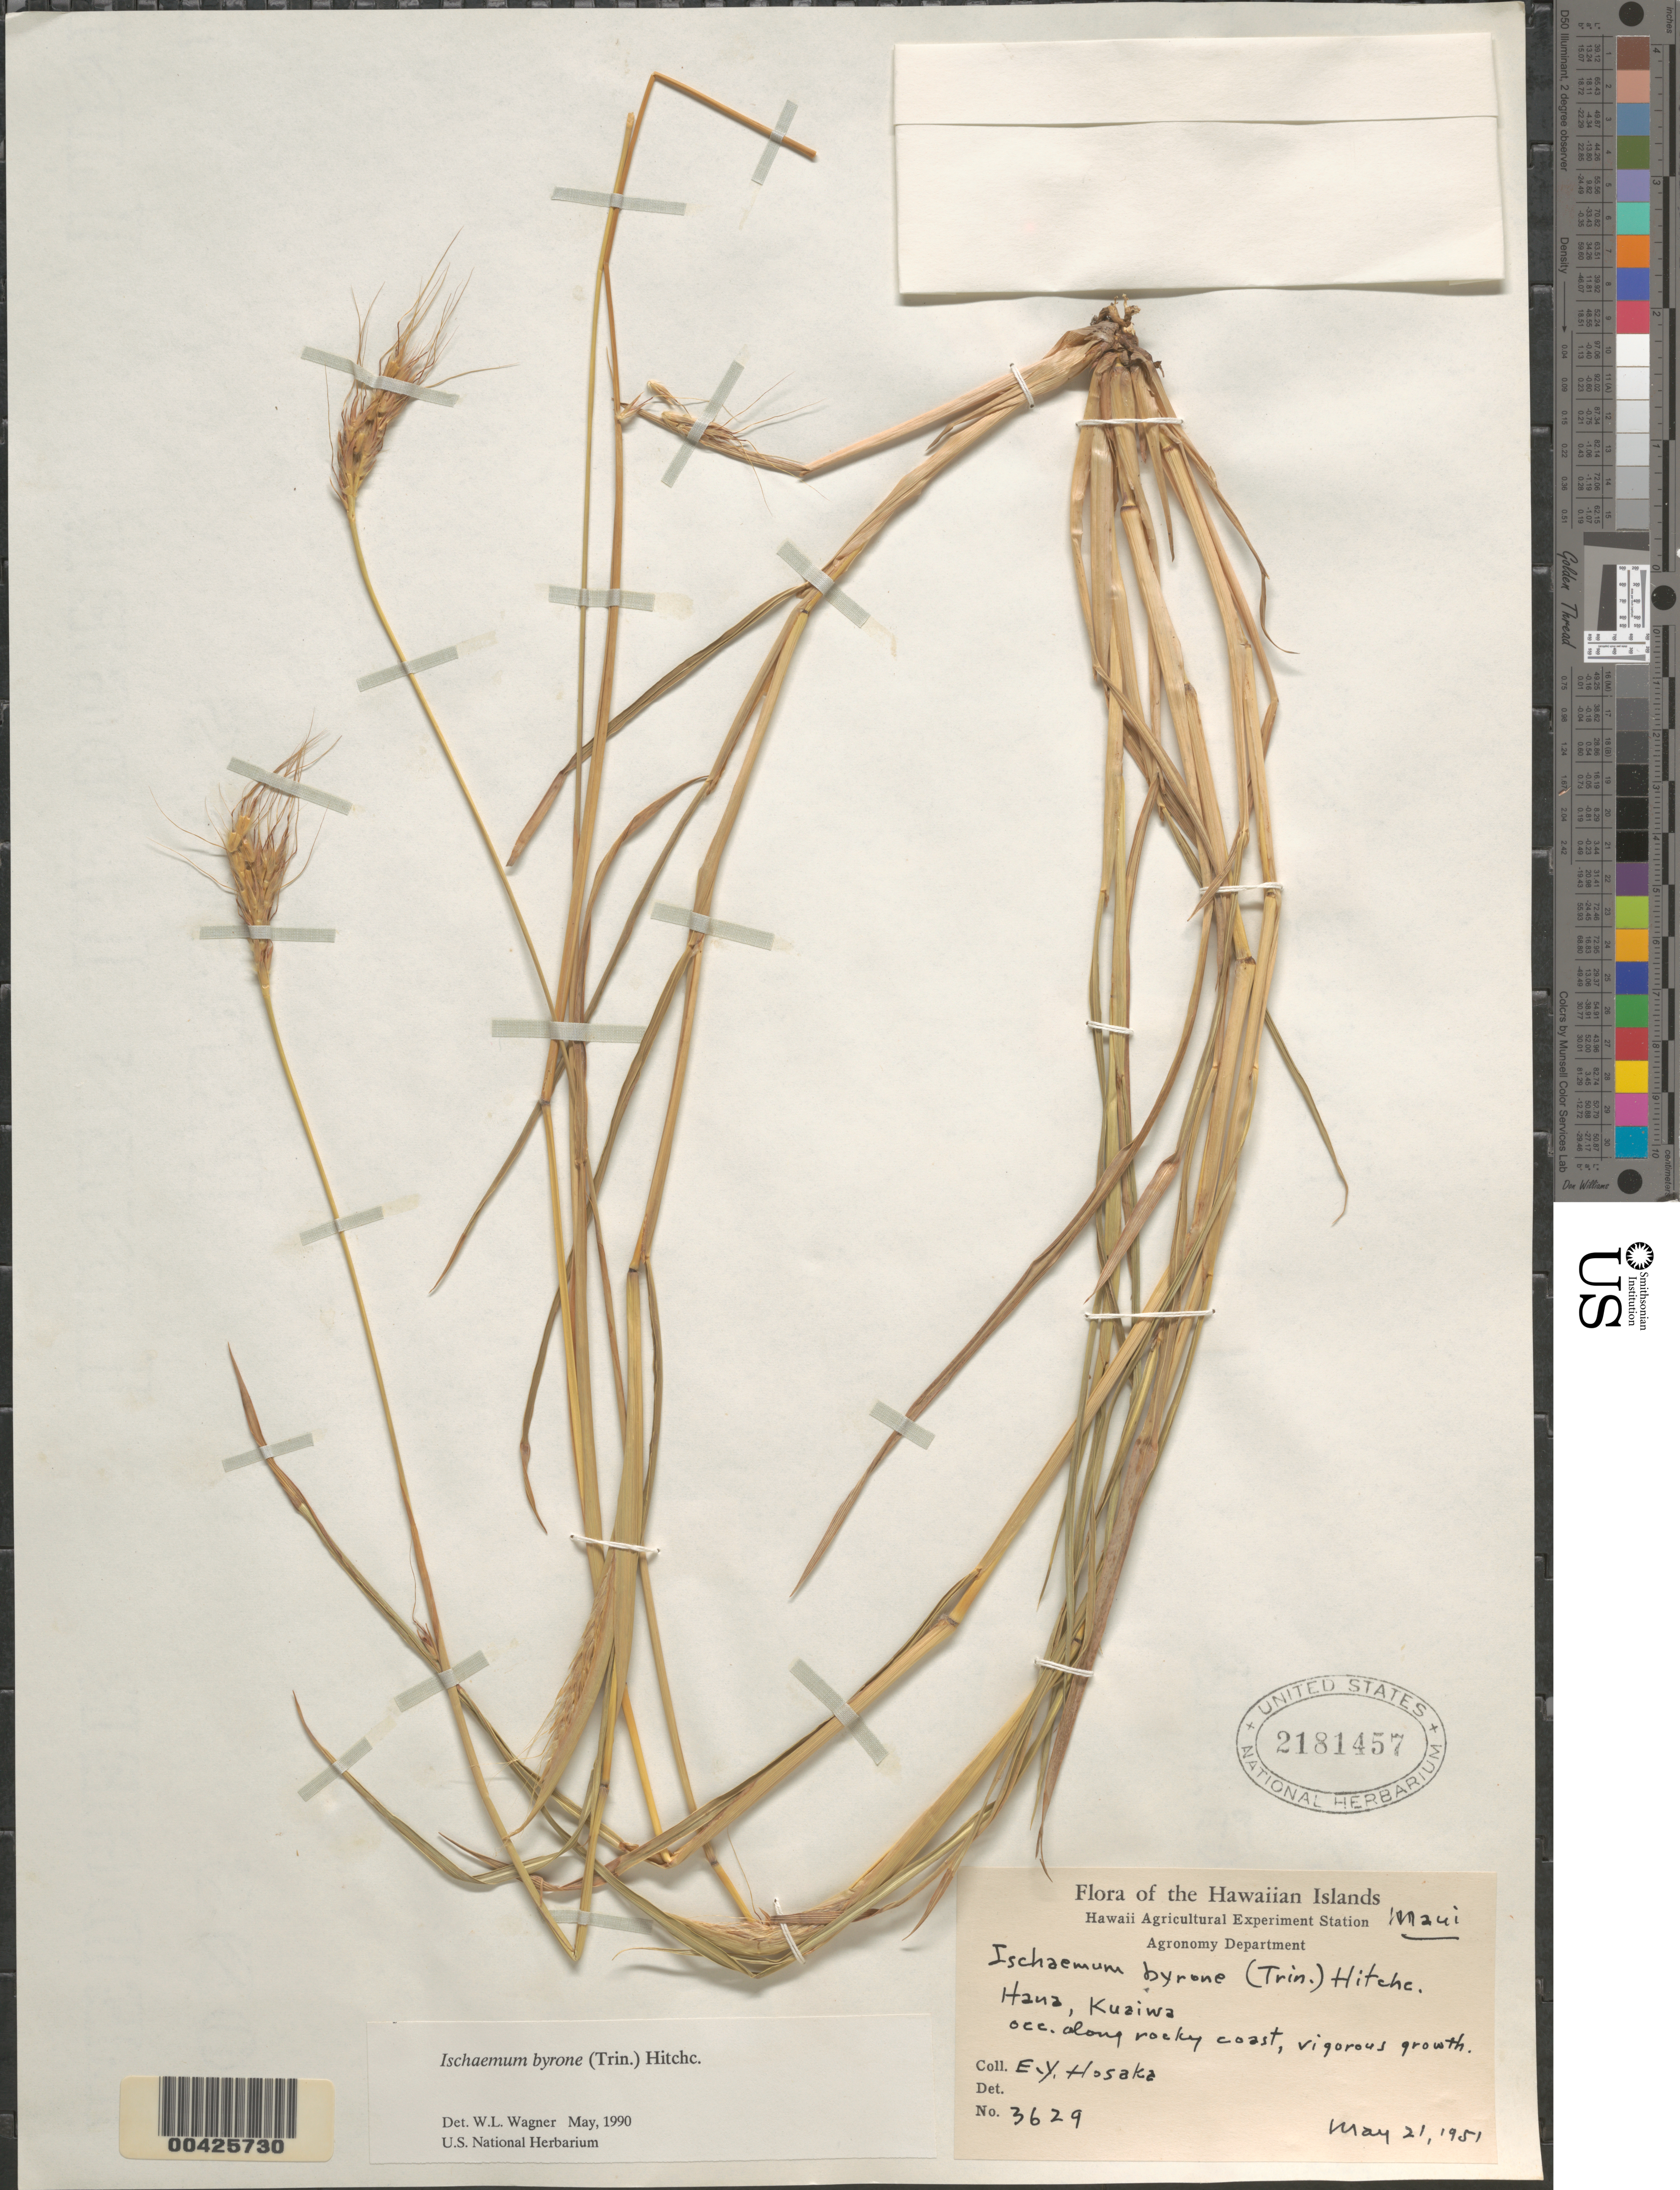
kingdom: Plantae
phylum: Tracheophyta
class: Liliopsida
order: Poales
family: Poaceae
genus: Ischaemum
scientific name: Ischaemum byrone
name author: (Trin.) Hitchc.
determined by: Wagner, W. L., (BOT), Smithsonian Institution - National Museum of Natural History (UNITED STATES)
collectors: E. Y. Hosaka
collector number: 3629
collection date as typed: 21 May 1951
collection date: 1951-05-21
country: United States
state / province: Hawaii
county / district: Maui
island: Maui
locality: Hana, Kuaiwa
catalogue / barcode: US 2181457